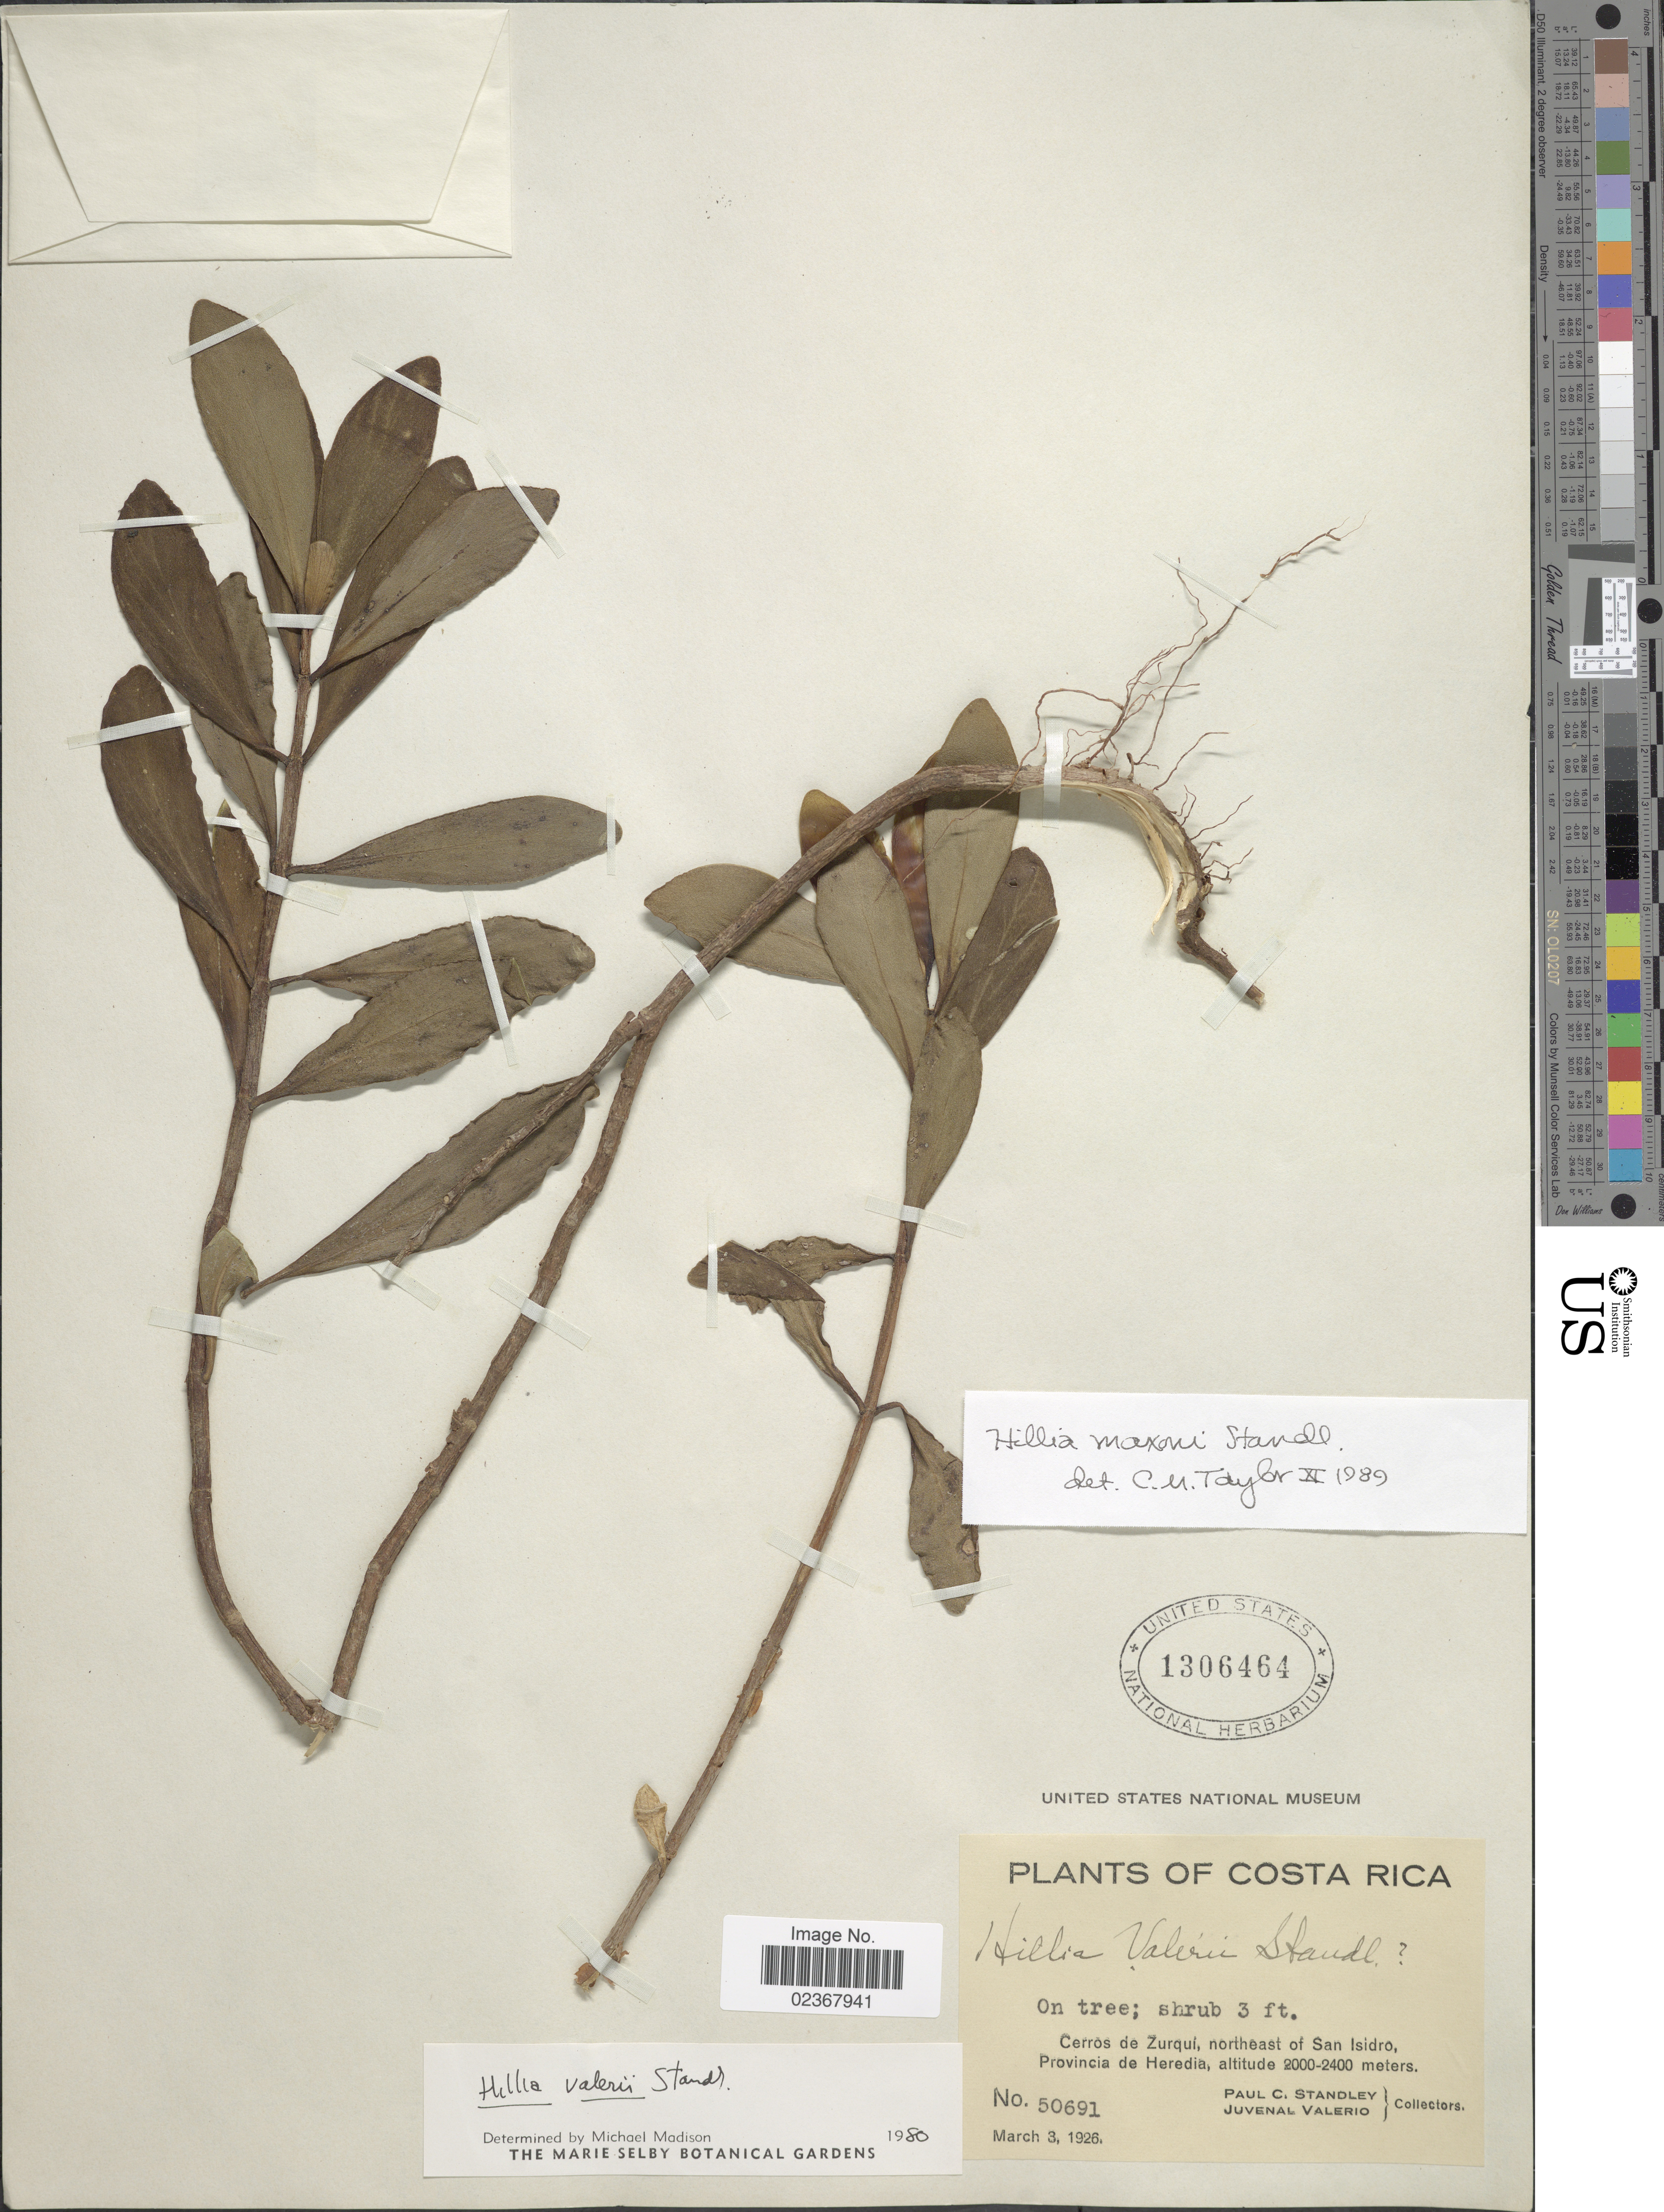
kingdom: Plantae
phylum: Tracheophyta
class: Magnoliopsida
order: Gentianales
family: Rubiaceae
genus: Hillia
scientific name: Hillia maxonii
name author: Standl.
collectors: P. C. Standley & J. Valerio R.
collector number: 50691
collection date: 1926-03-03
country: Costa Rica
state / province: Heredia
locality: Cerros de Zurqui, northeast of San Isidoro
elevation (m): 2000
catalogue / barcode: US 1306464